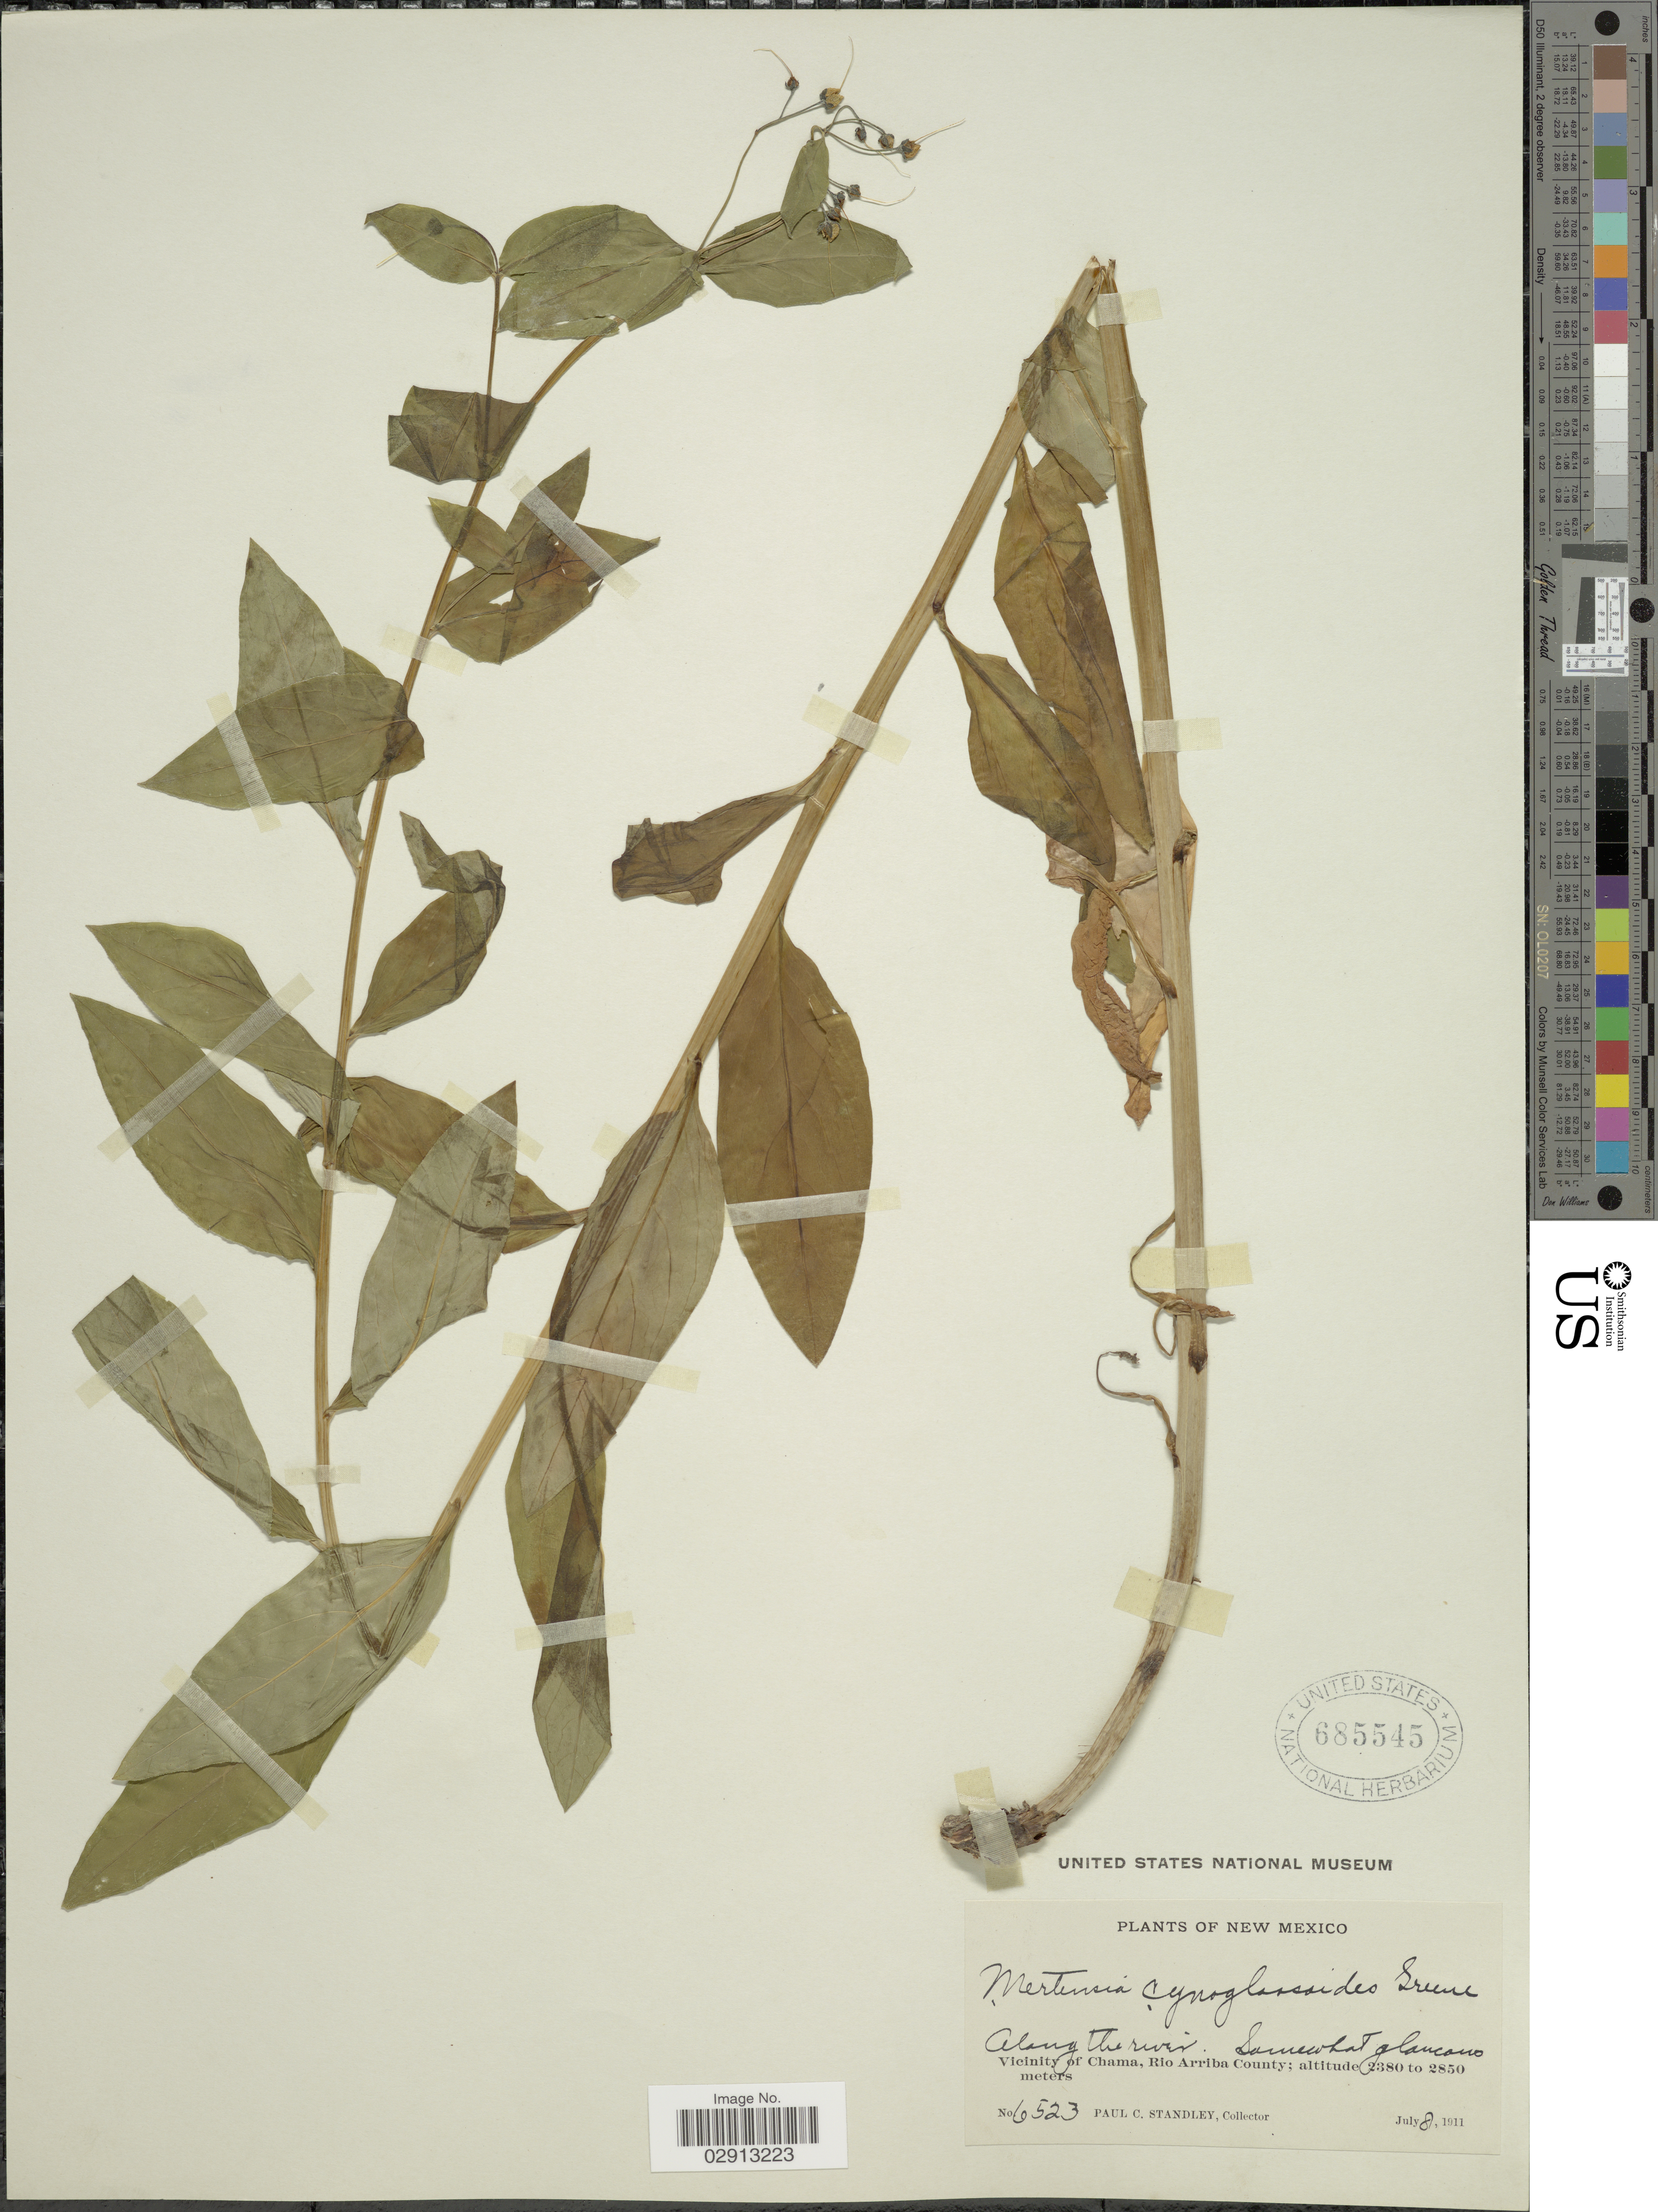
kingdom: Plantae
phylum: Tracheophyta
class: Magnoliopsida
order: Boraginales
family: Boraginaceae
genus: Mertensia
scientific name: Mertensia viridis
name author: (A. Nelson) A. Nelson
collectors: P. C. Standley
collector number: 6523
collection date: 1911-07-08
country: United States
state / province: New Mexico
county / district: Rio Arriba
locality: Along the river, vicinity of Chama, Rio Arriba County.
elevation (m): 2380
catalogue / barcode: US 685545